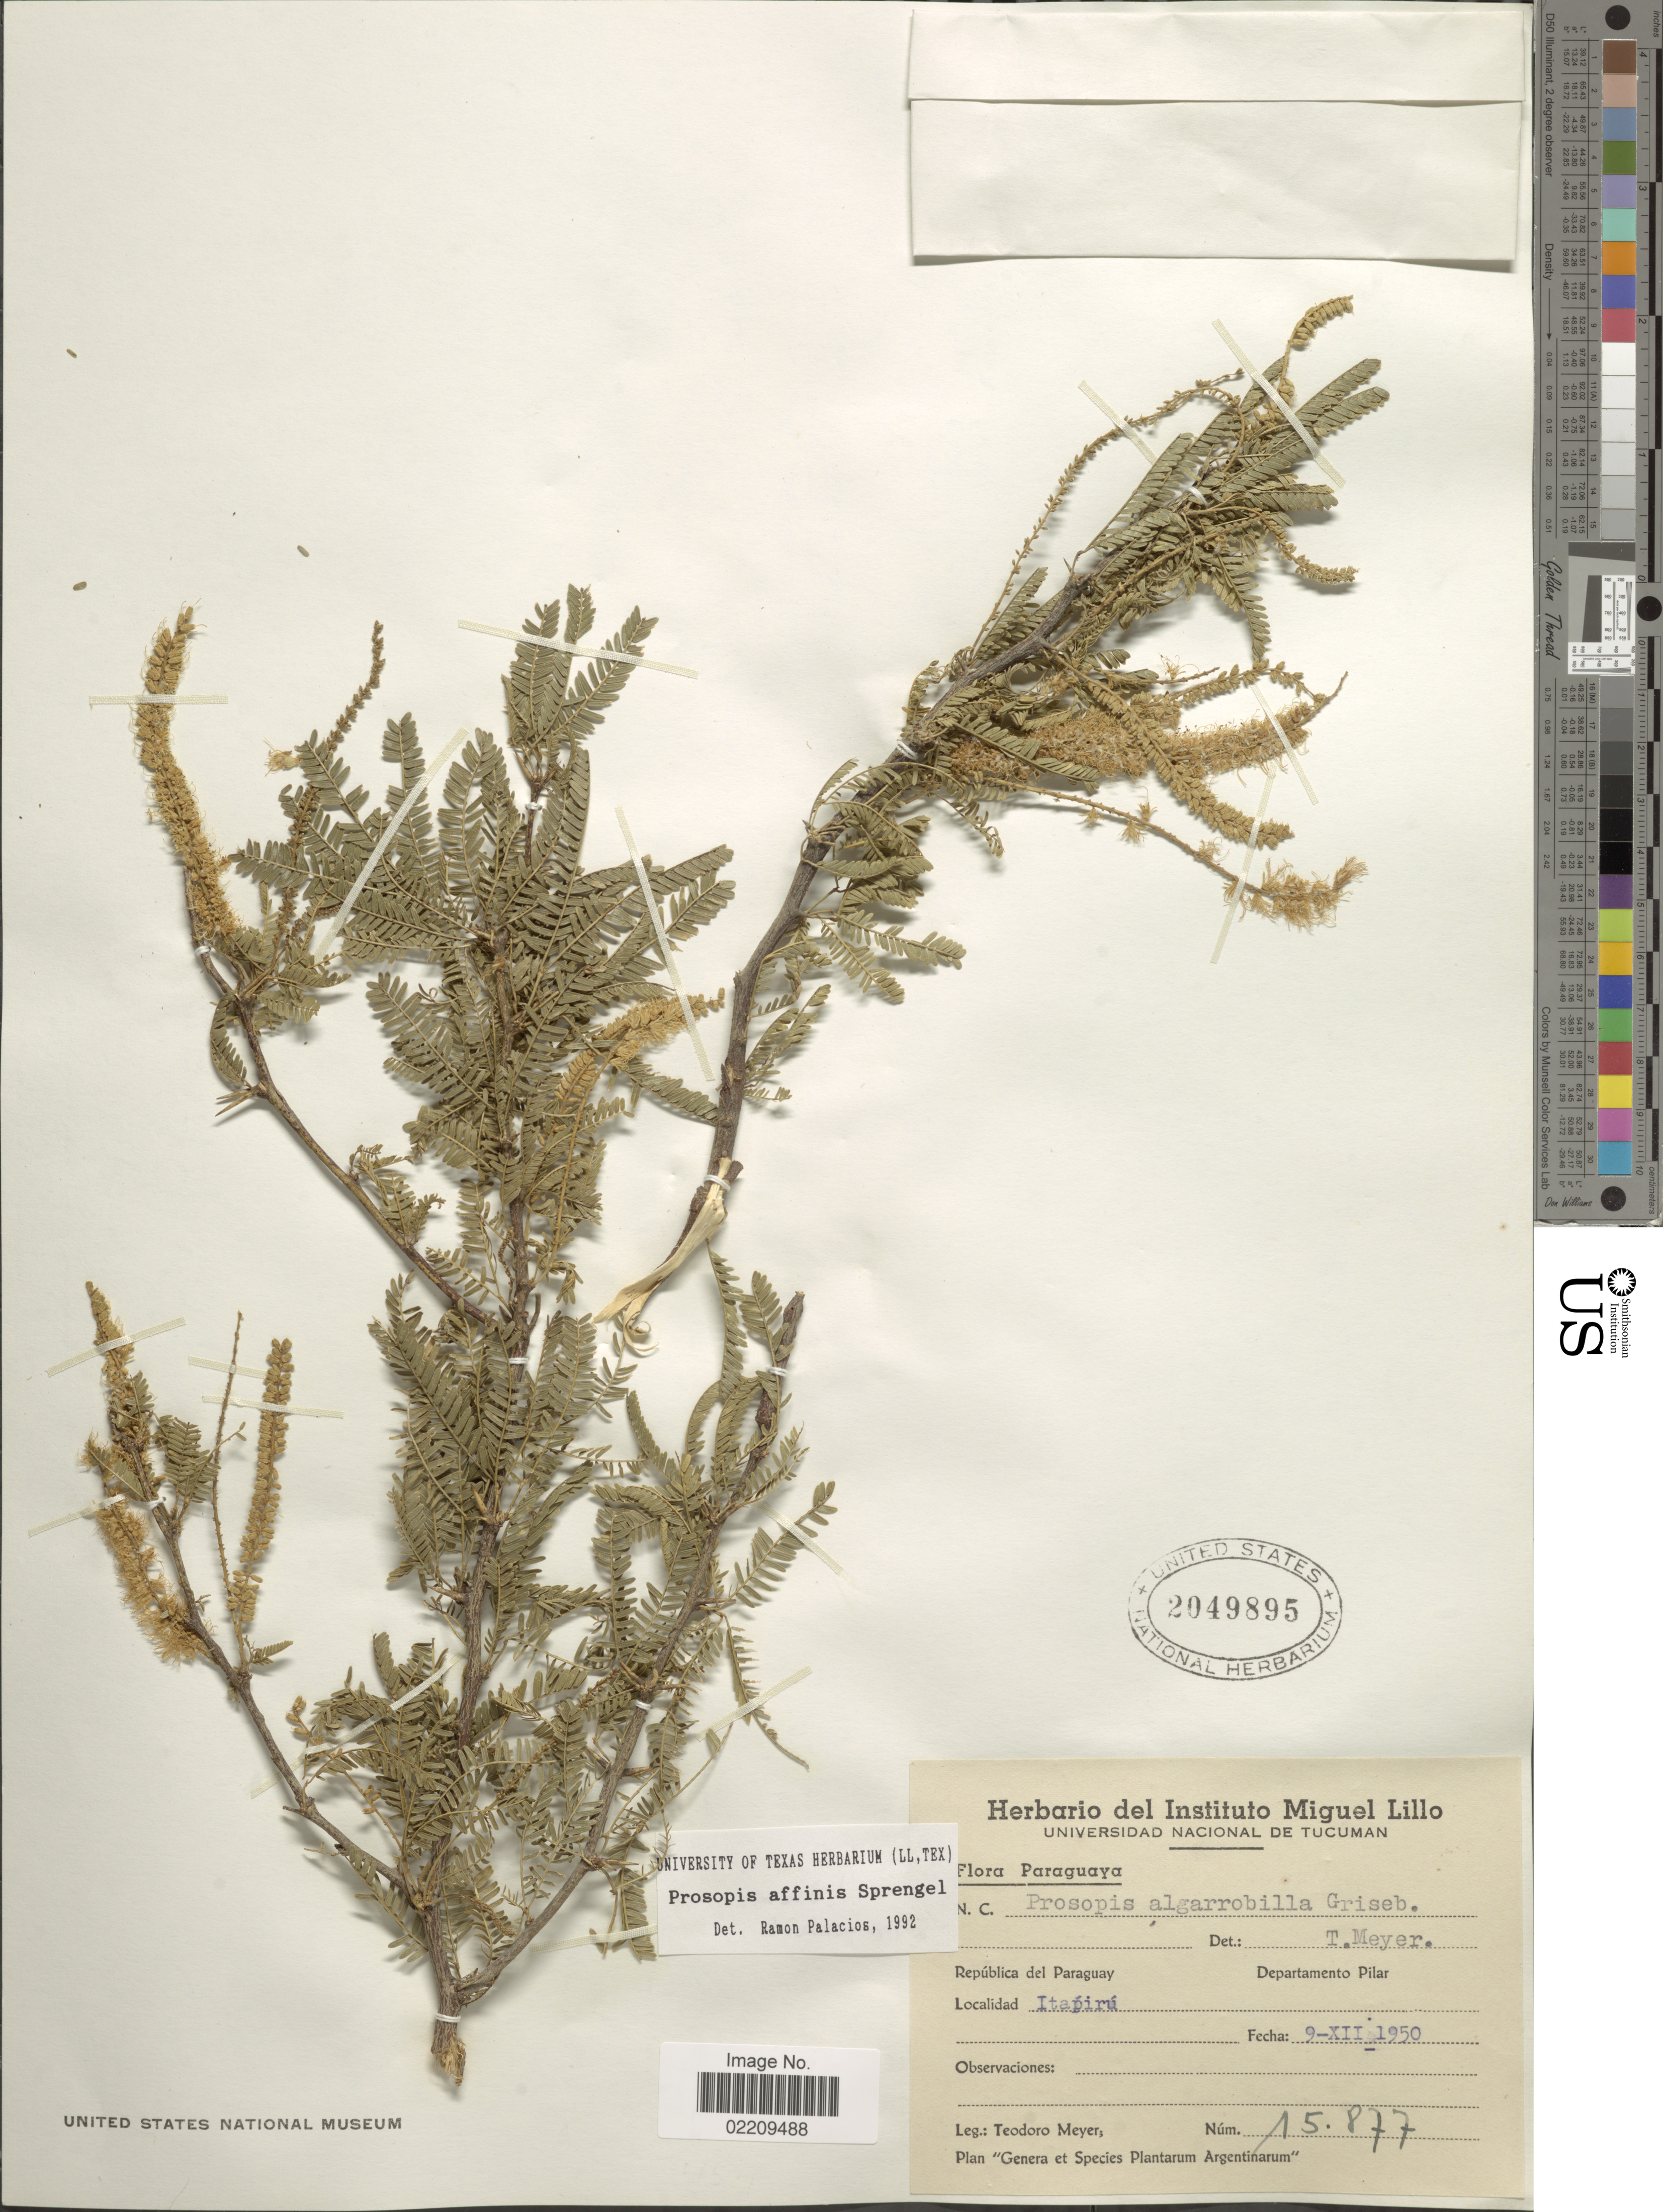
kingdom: Plantae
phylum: Tracheophyta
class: Magnoliopsida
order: Fabales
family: Fabaceae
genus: Neltuma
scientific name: Neltuma affinis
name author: (Spreng.) C. E. Hughes & G.P. Lewis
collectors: T. Meyer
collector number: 15877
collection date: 1950-12-09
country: Paraguay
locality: Paraguaya. Republica del Paraguay. Departamento Pilar. Itapiru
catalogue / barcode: US 2049895